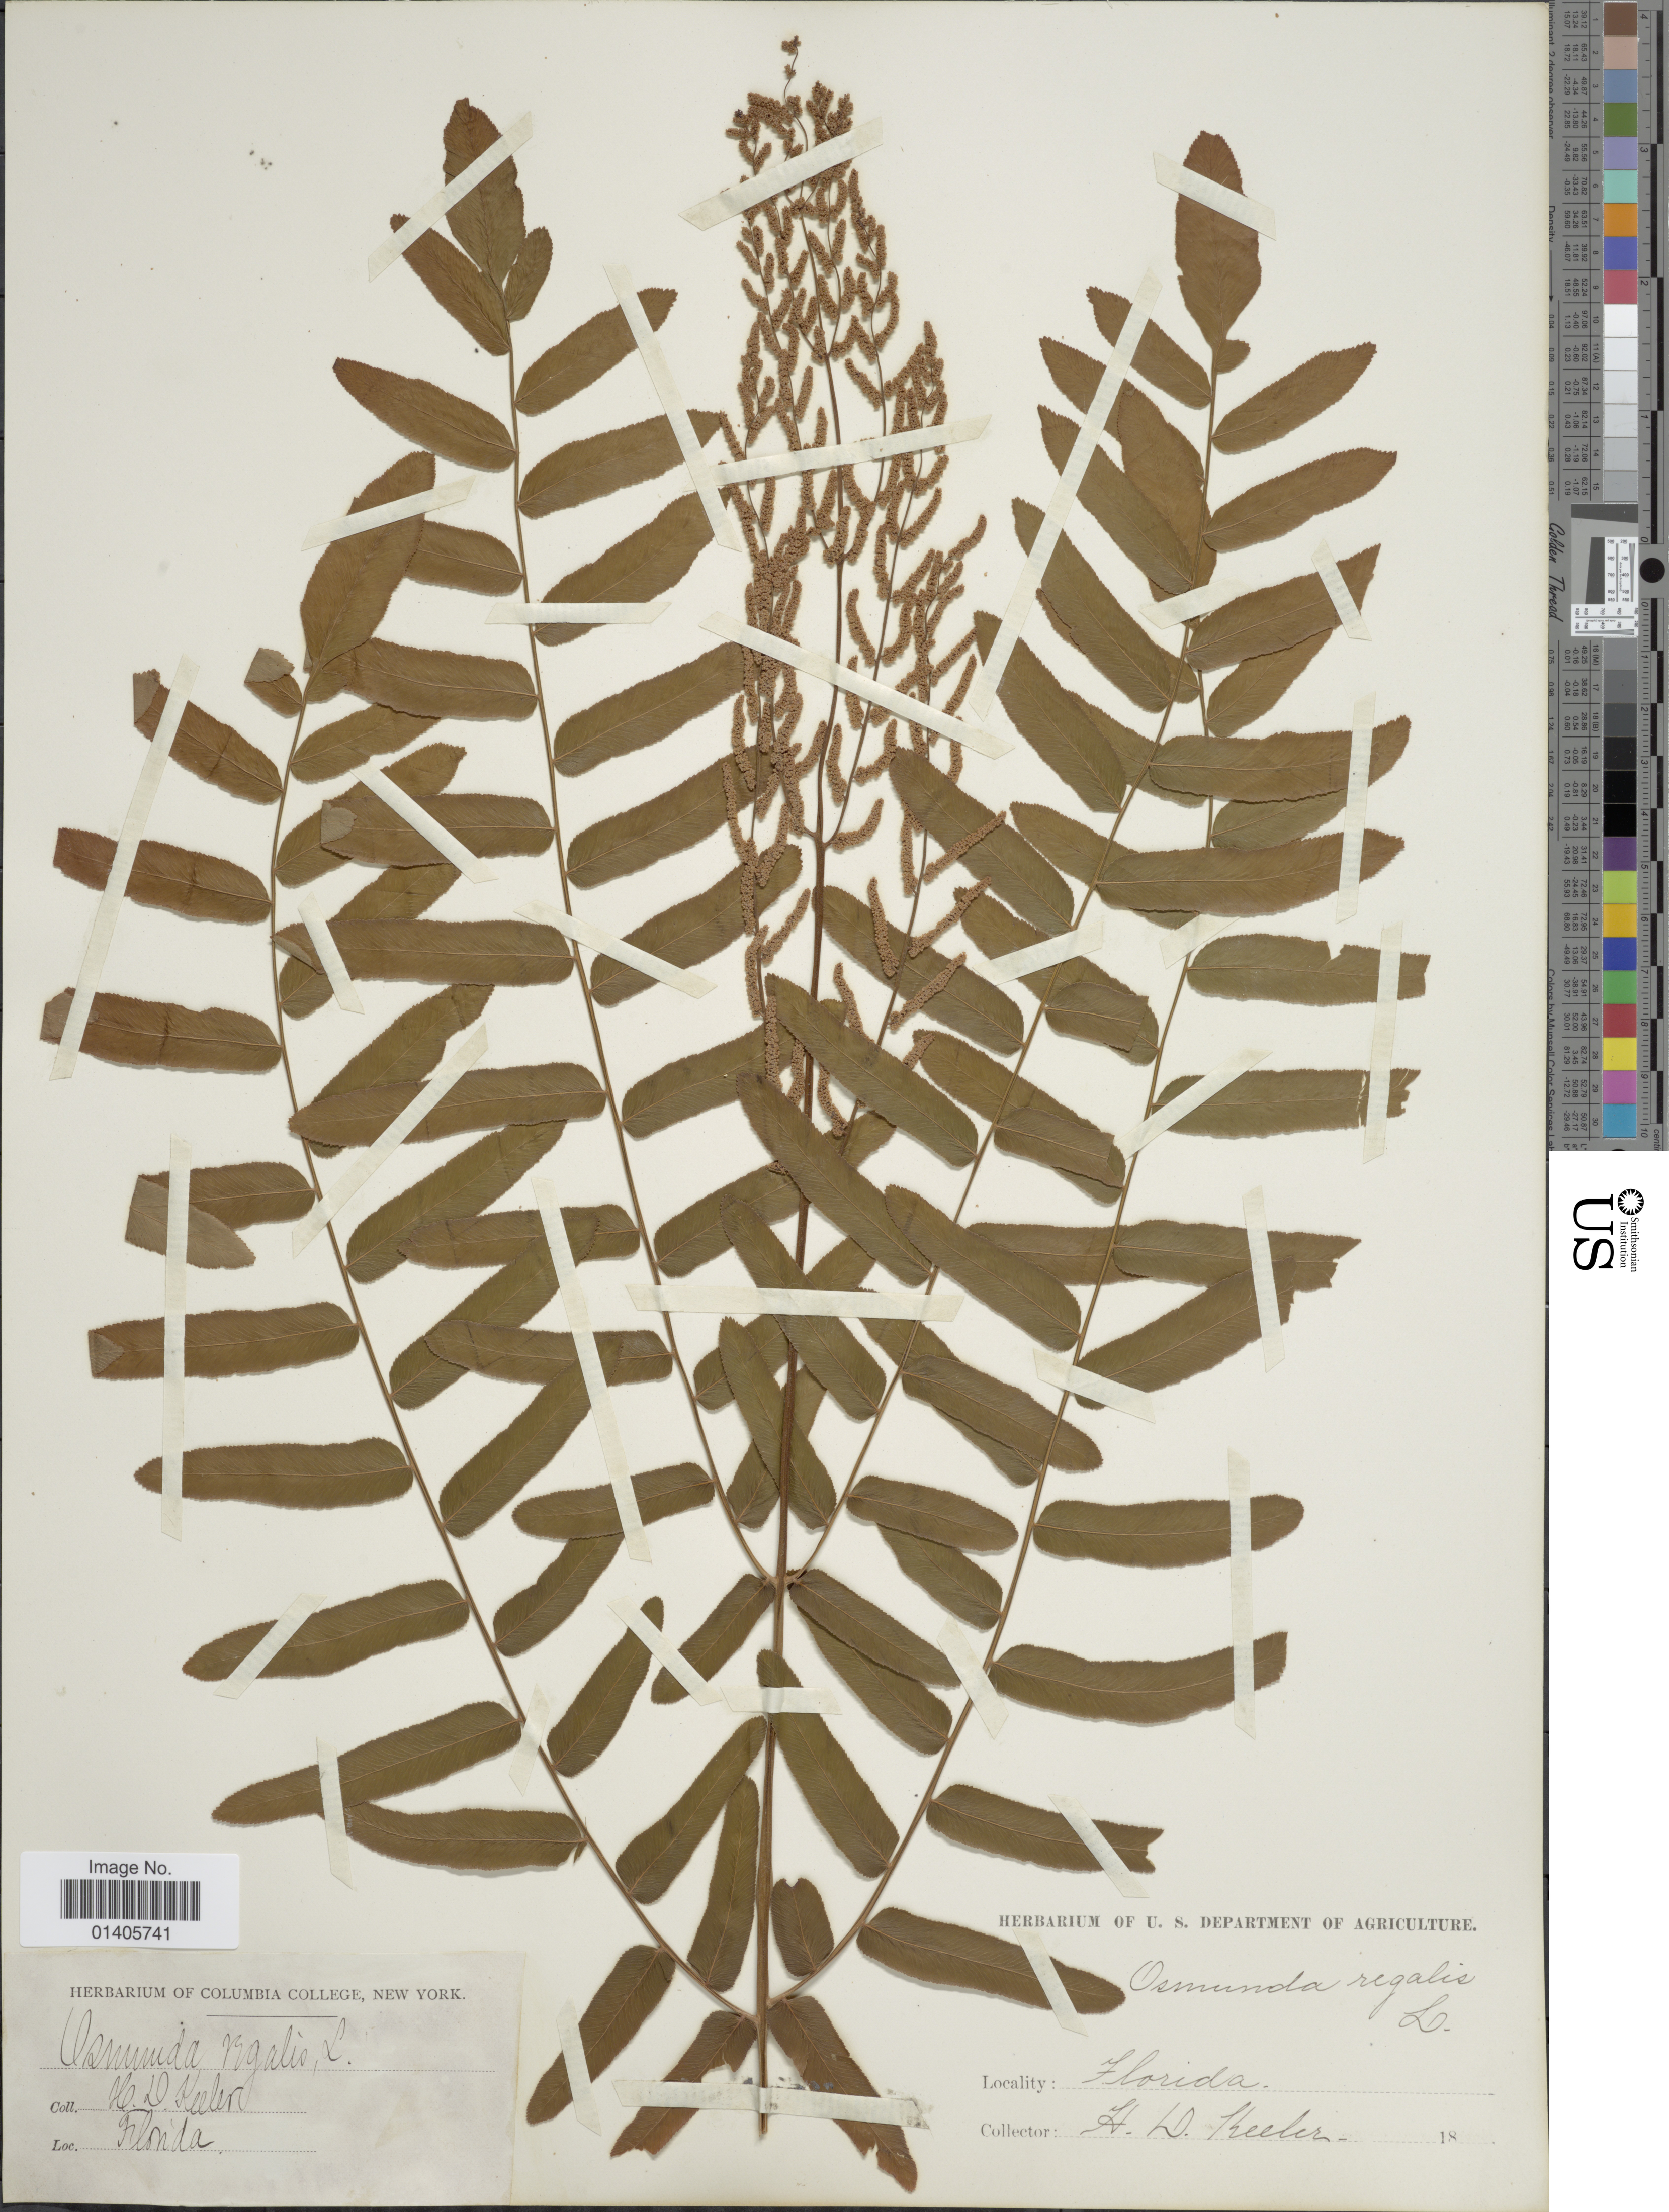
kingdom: Plantae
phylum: Tracheophyta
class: Polypodiopsida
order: Osmundales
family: Osmundaceae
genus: Osmunda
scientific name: Osmunda regalis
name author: L.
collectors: H. Keeler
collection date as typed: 18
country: United States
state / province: Florida